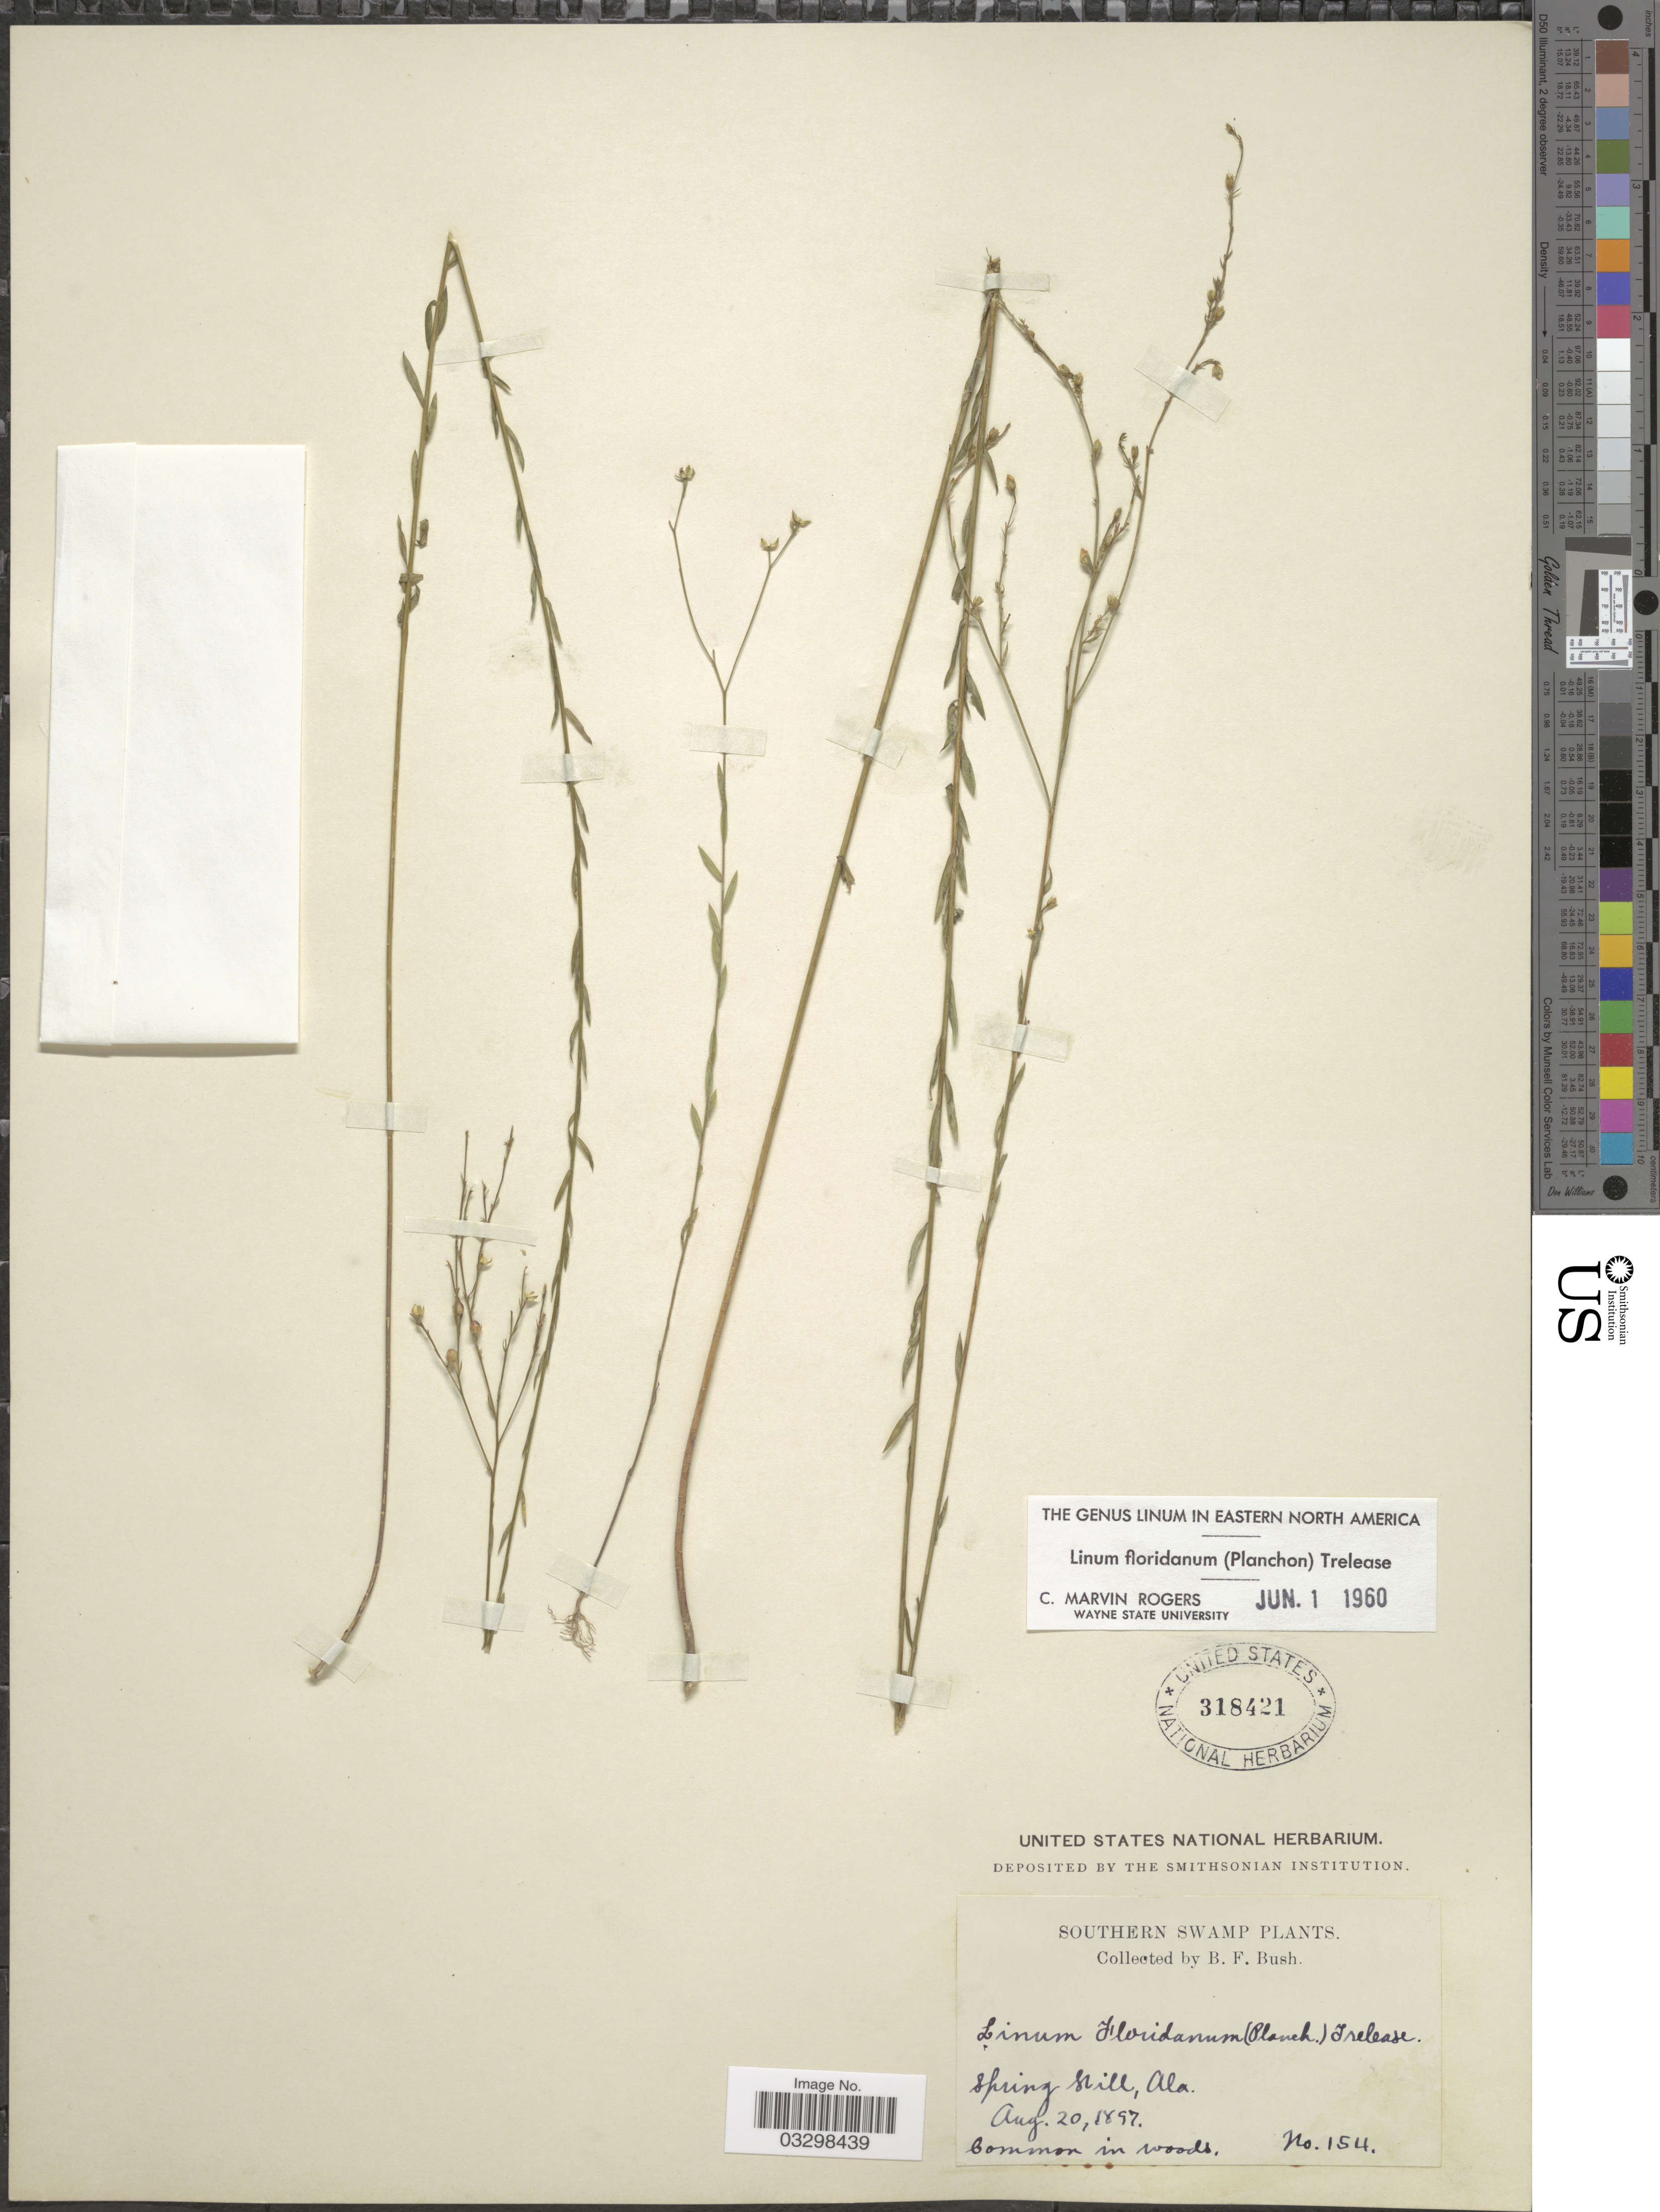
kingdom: Plantae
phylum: Tracheophyta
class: Magnoliopsida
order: Malpighiales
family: Linaceae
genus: Linum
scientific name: Linum floridanum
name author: (Planch.) Trel.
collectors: B. F. Bush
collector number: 154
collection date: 1897-08-20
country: United States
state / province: Alabama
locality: Southern Swamp. Spring Hill.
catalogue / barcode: US 348421